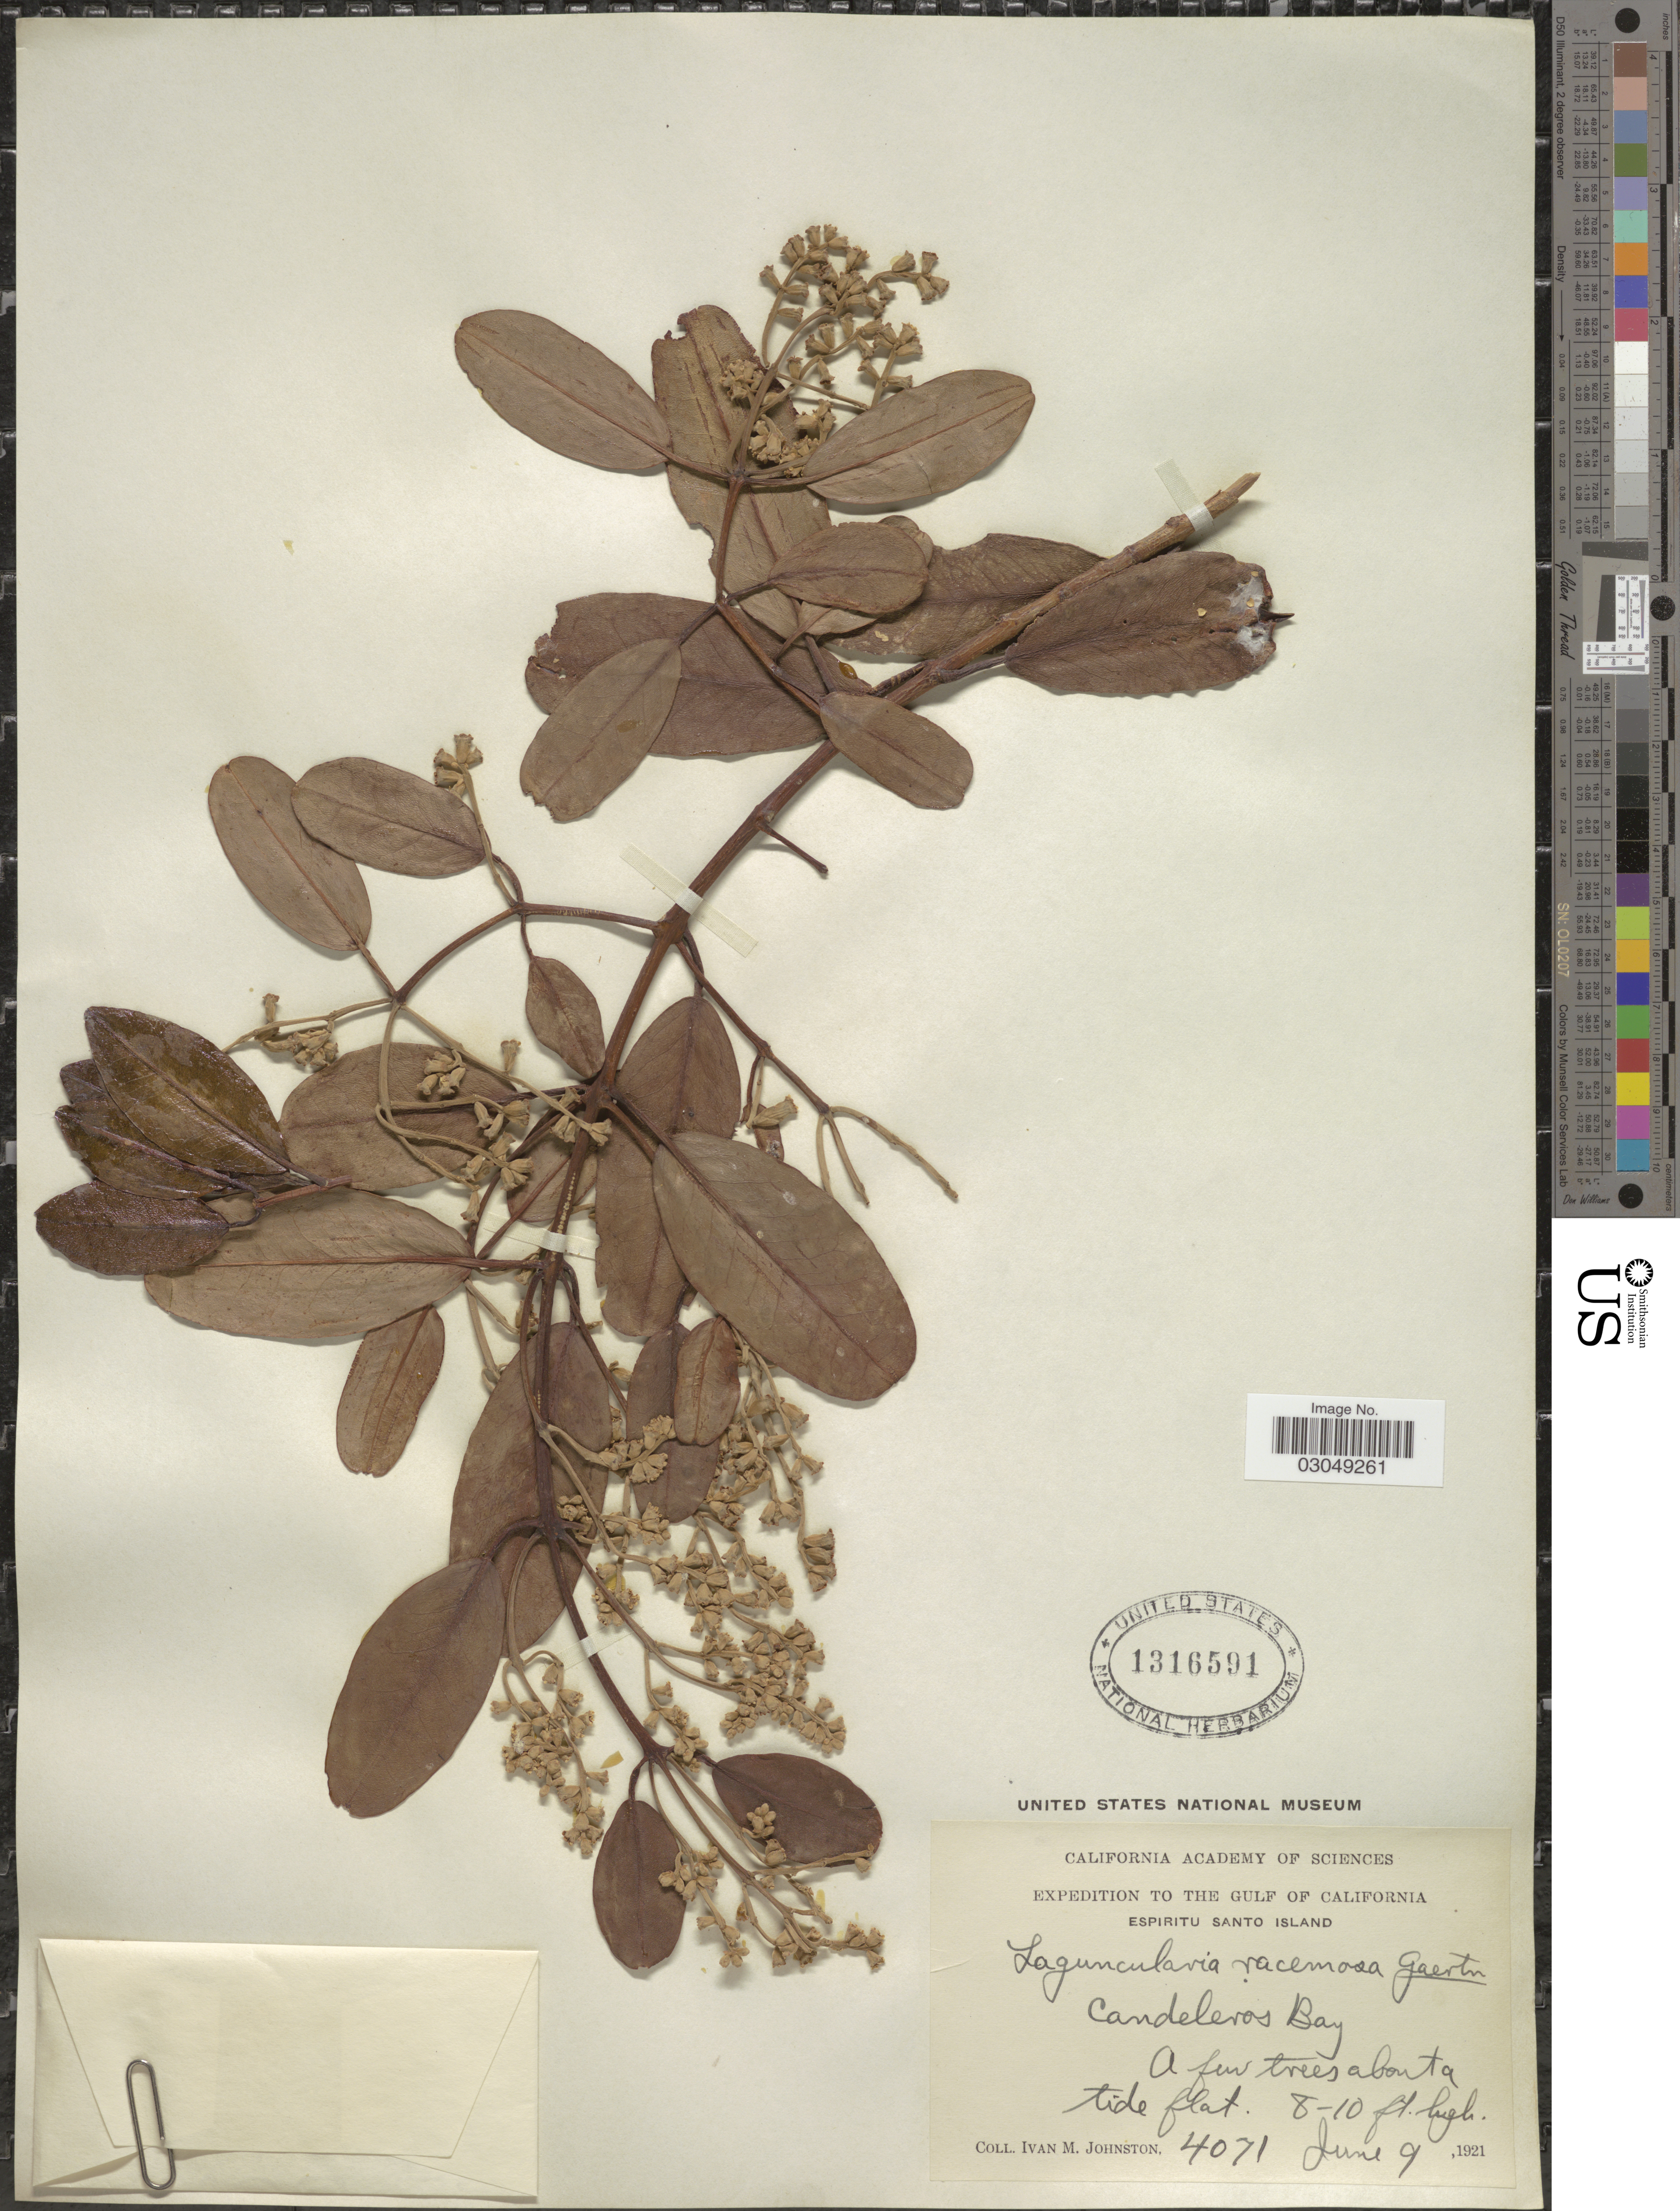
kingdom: Plantae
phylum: Tracheophyta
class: Magnoliopsida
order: Myrtales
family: Combretaceae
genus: Laguncularia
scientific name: Laguncularia racemosa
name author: (L.) C.F. Gaertn.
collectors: I.M. Johnston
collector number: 4071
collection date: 1921-06-09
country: Vanuatu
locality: The Gulf of California. Espiritu Santo Island. Candeleros Bay.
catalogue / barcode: US 1316591